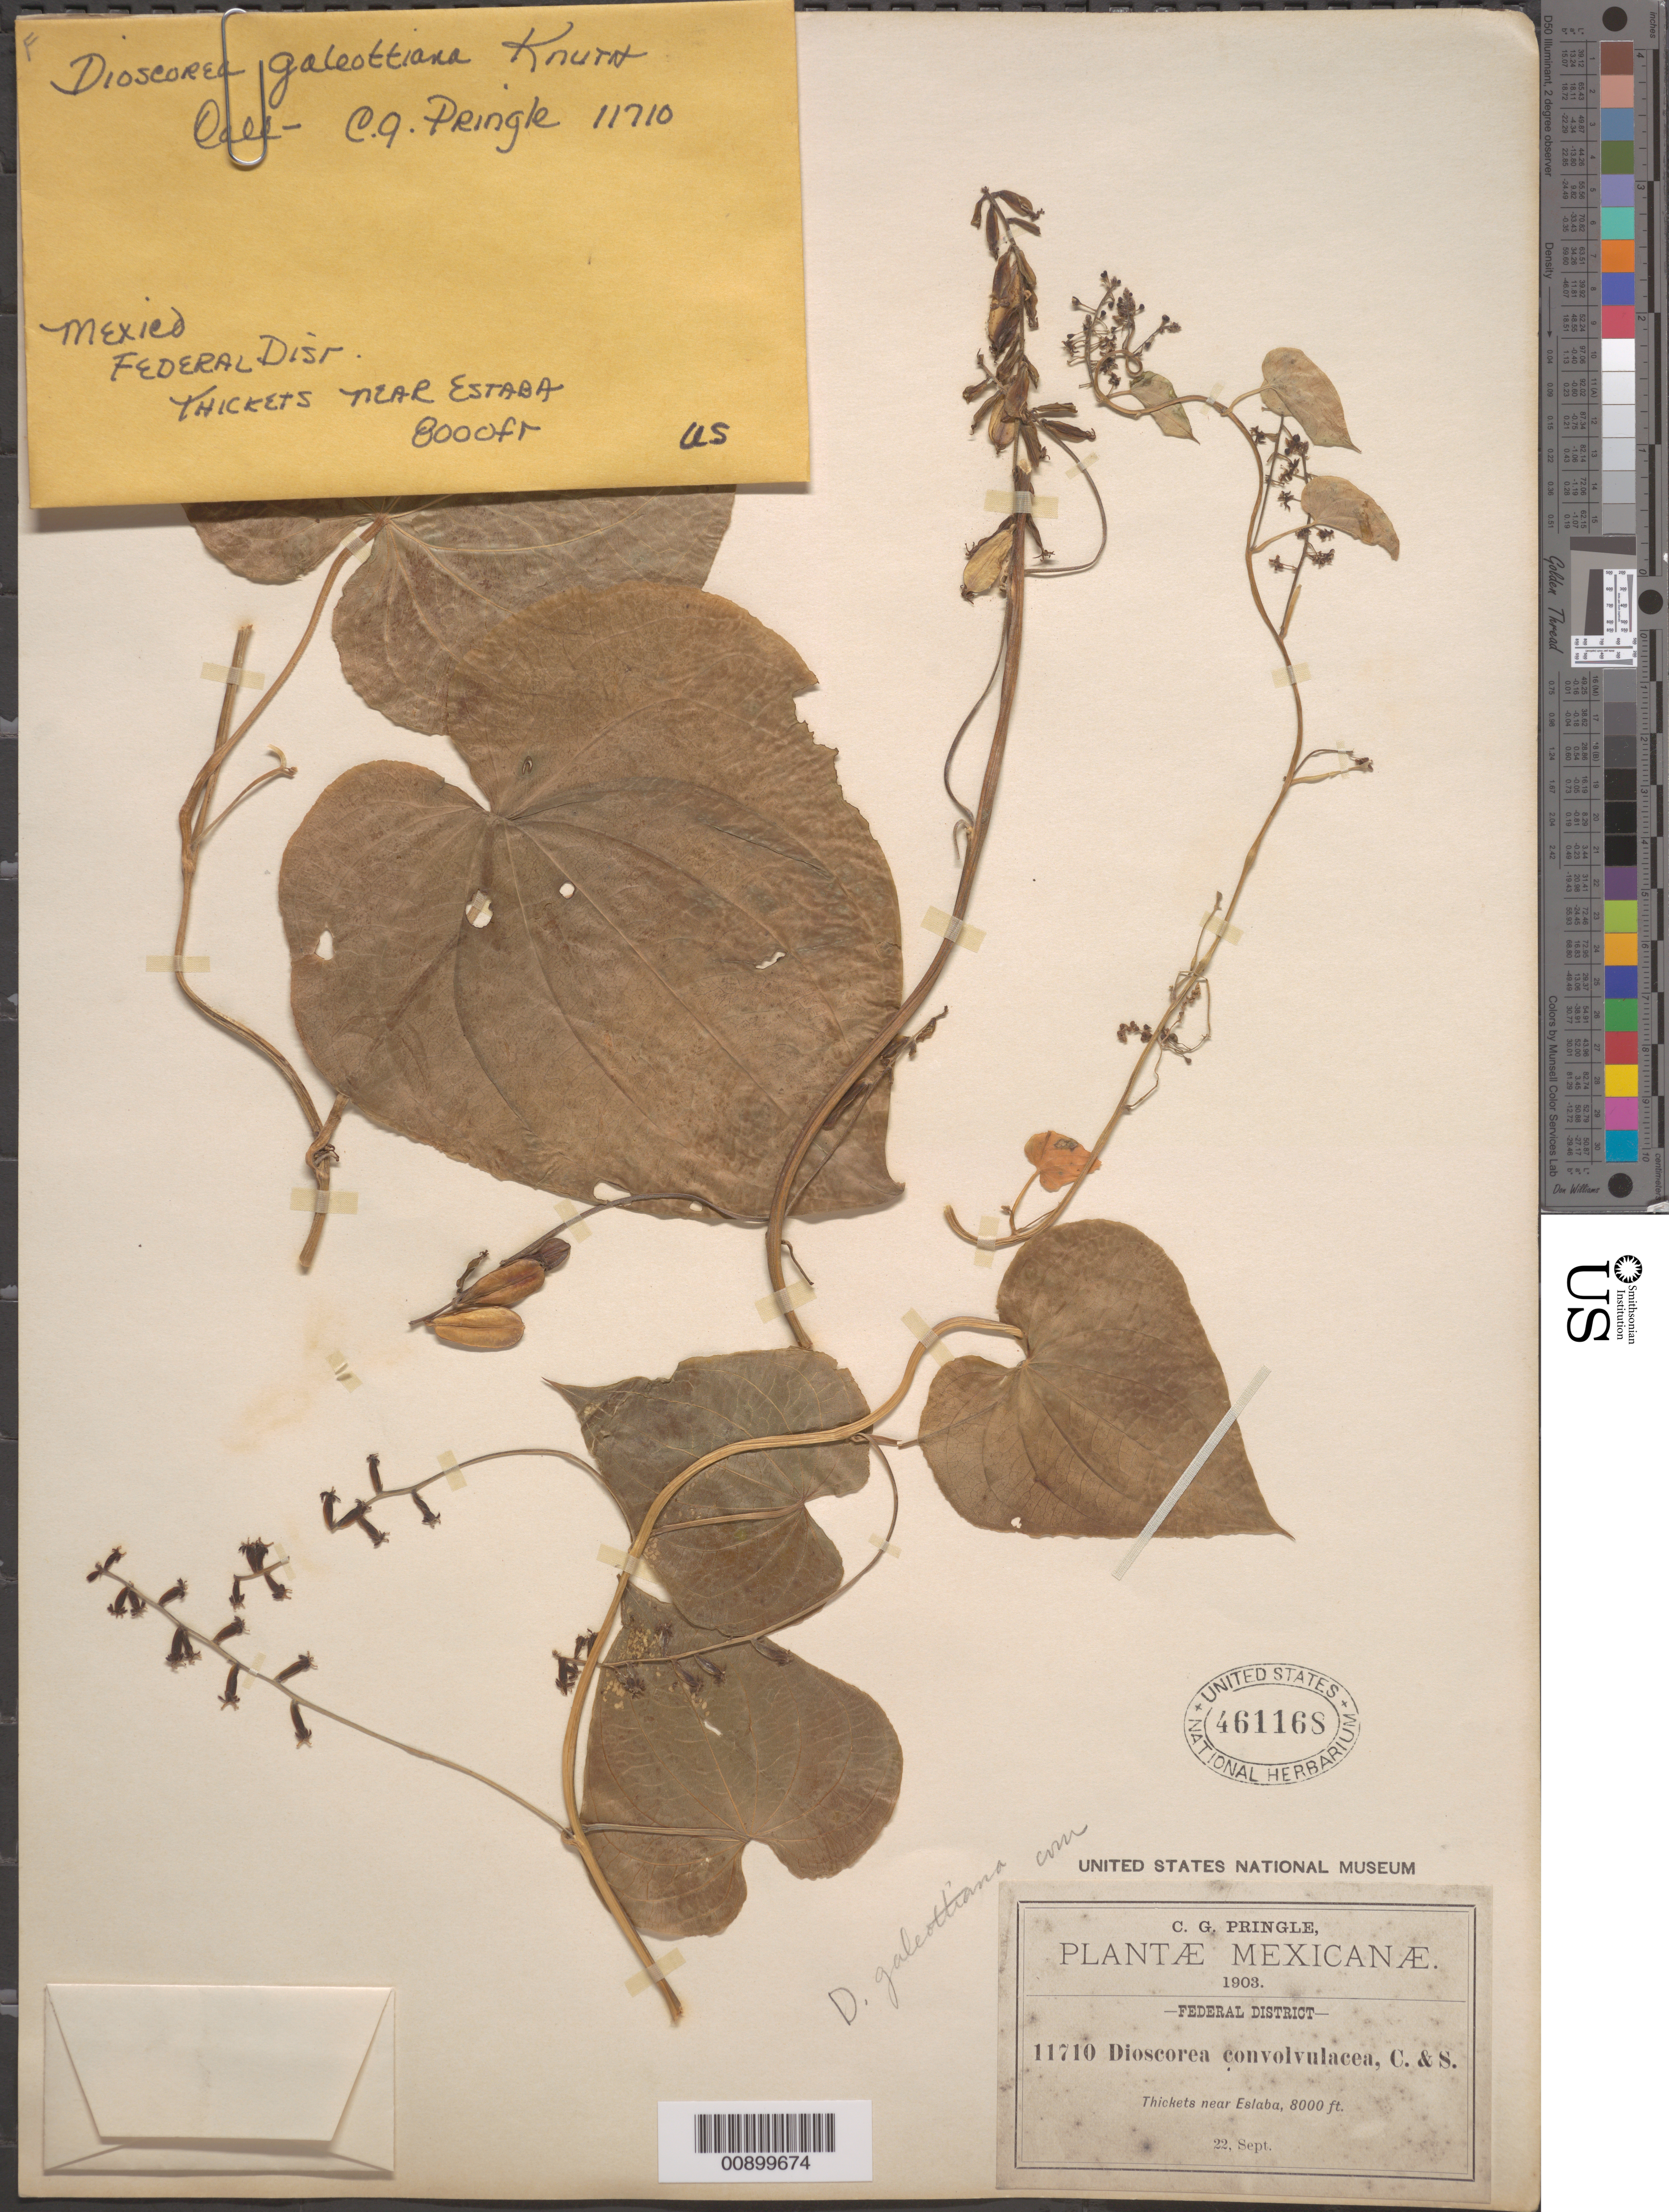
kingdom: Plantae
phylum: Tracheophyta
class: Liliopsida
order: Dioscoreales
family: Dioscoreaceae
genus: Dioscorea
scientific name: Dioscorea galeottiana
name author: Kunth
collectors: C. G. Pringle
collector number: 11710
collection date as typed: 22 Sep 1903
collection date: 1903-09-22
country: Mexico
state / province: Distrito Federal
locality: Near Eslaba, Federal District.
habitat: Thickets.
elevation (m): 2438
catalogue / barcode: US 461168